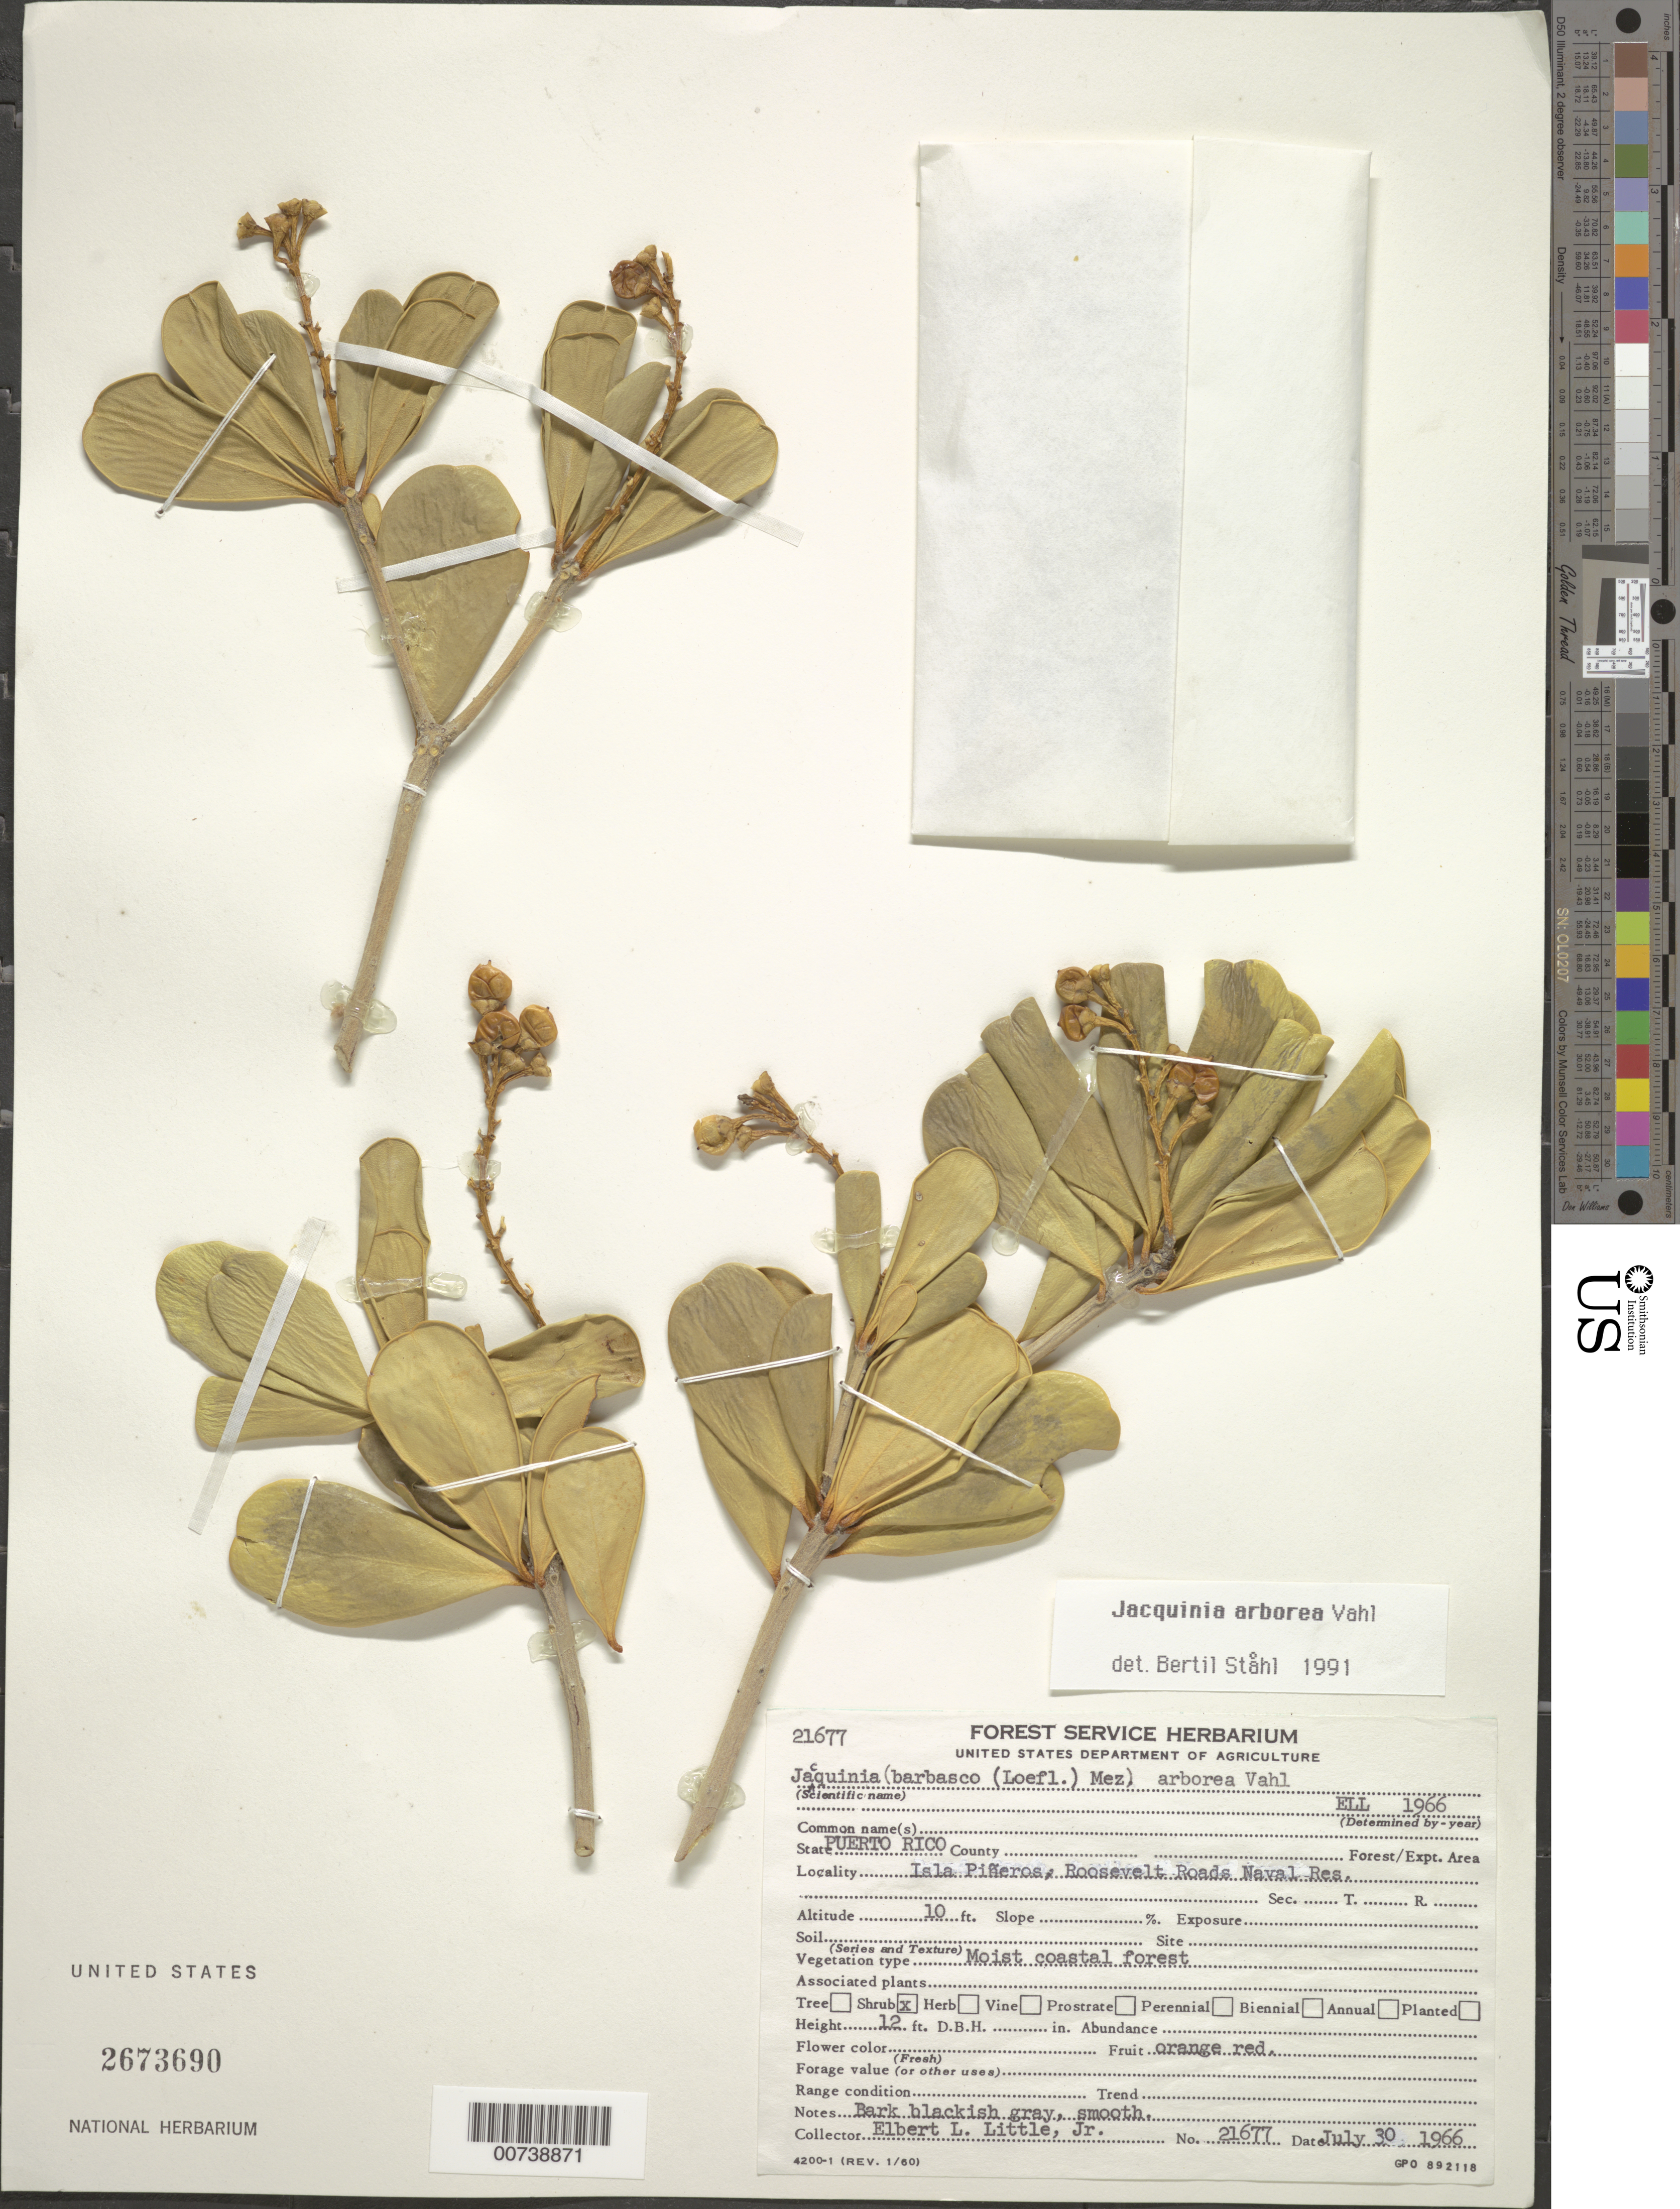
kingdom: Plantae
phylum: Tracheophyta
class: Magnoliopsida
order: Ericales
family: Primulaceae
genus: Jacquinia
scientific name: Jacquinia arborea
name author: Vahl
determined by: Ståhl, B.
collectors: E. L. Little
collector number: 21677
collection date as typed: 30 Jul 1966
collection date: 1966-07-30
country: Puerto Rico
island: Piñeros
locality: Isla Piñeros, Roosevelt Road Naval Res.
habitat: Moist coastal forest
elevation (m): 3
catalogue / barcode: US 2673690